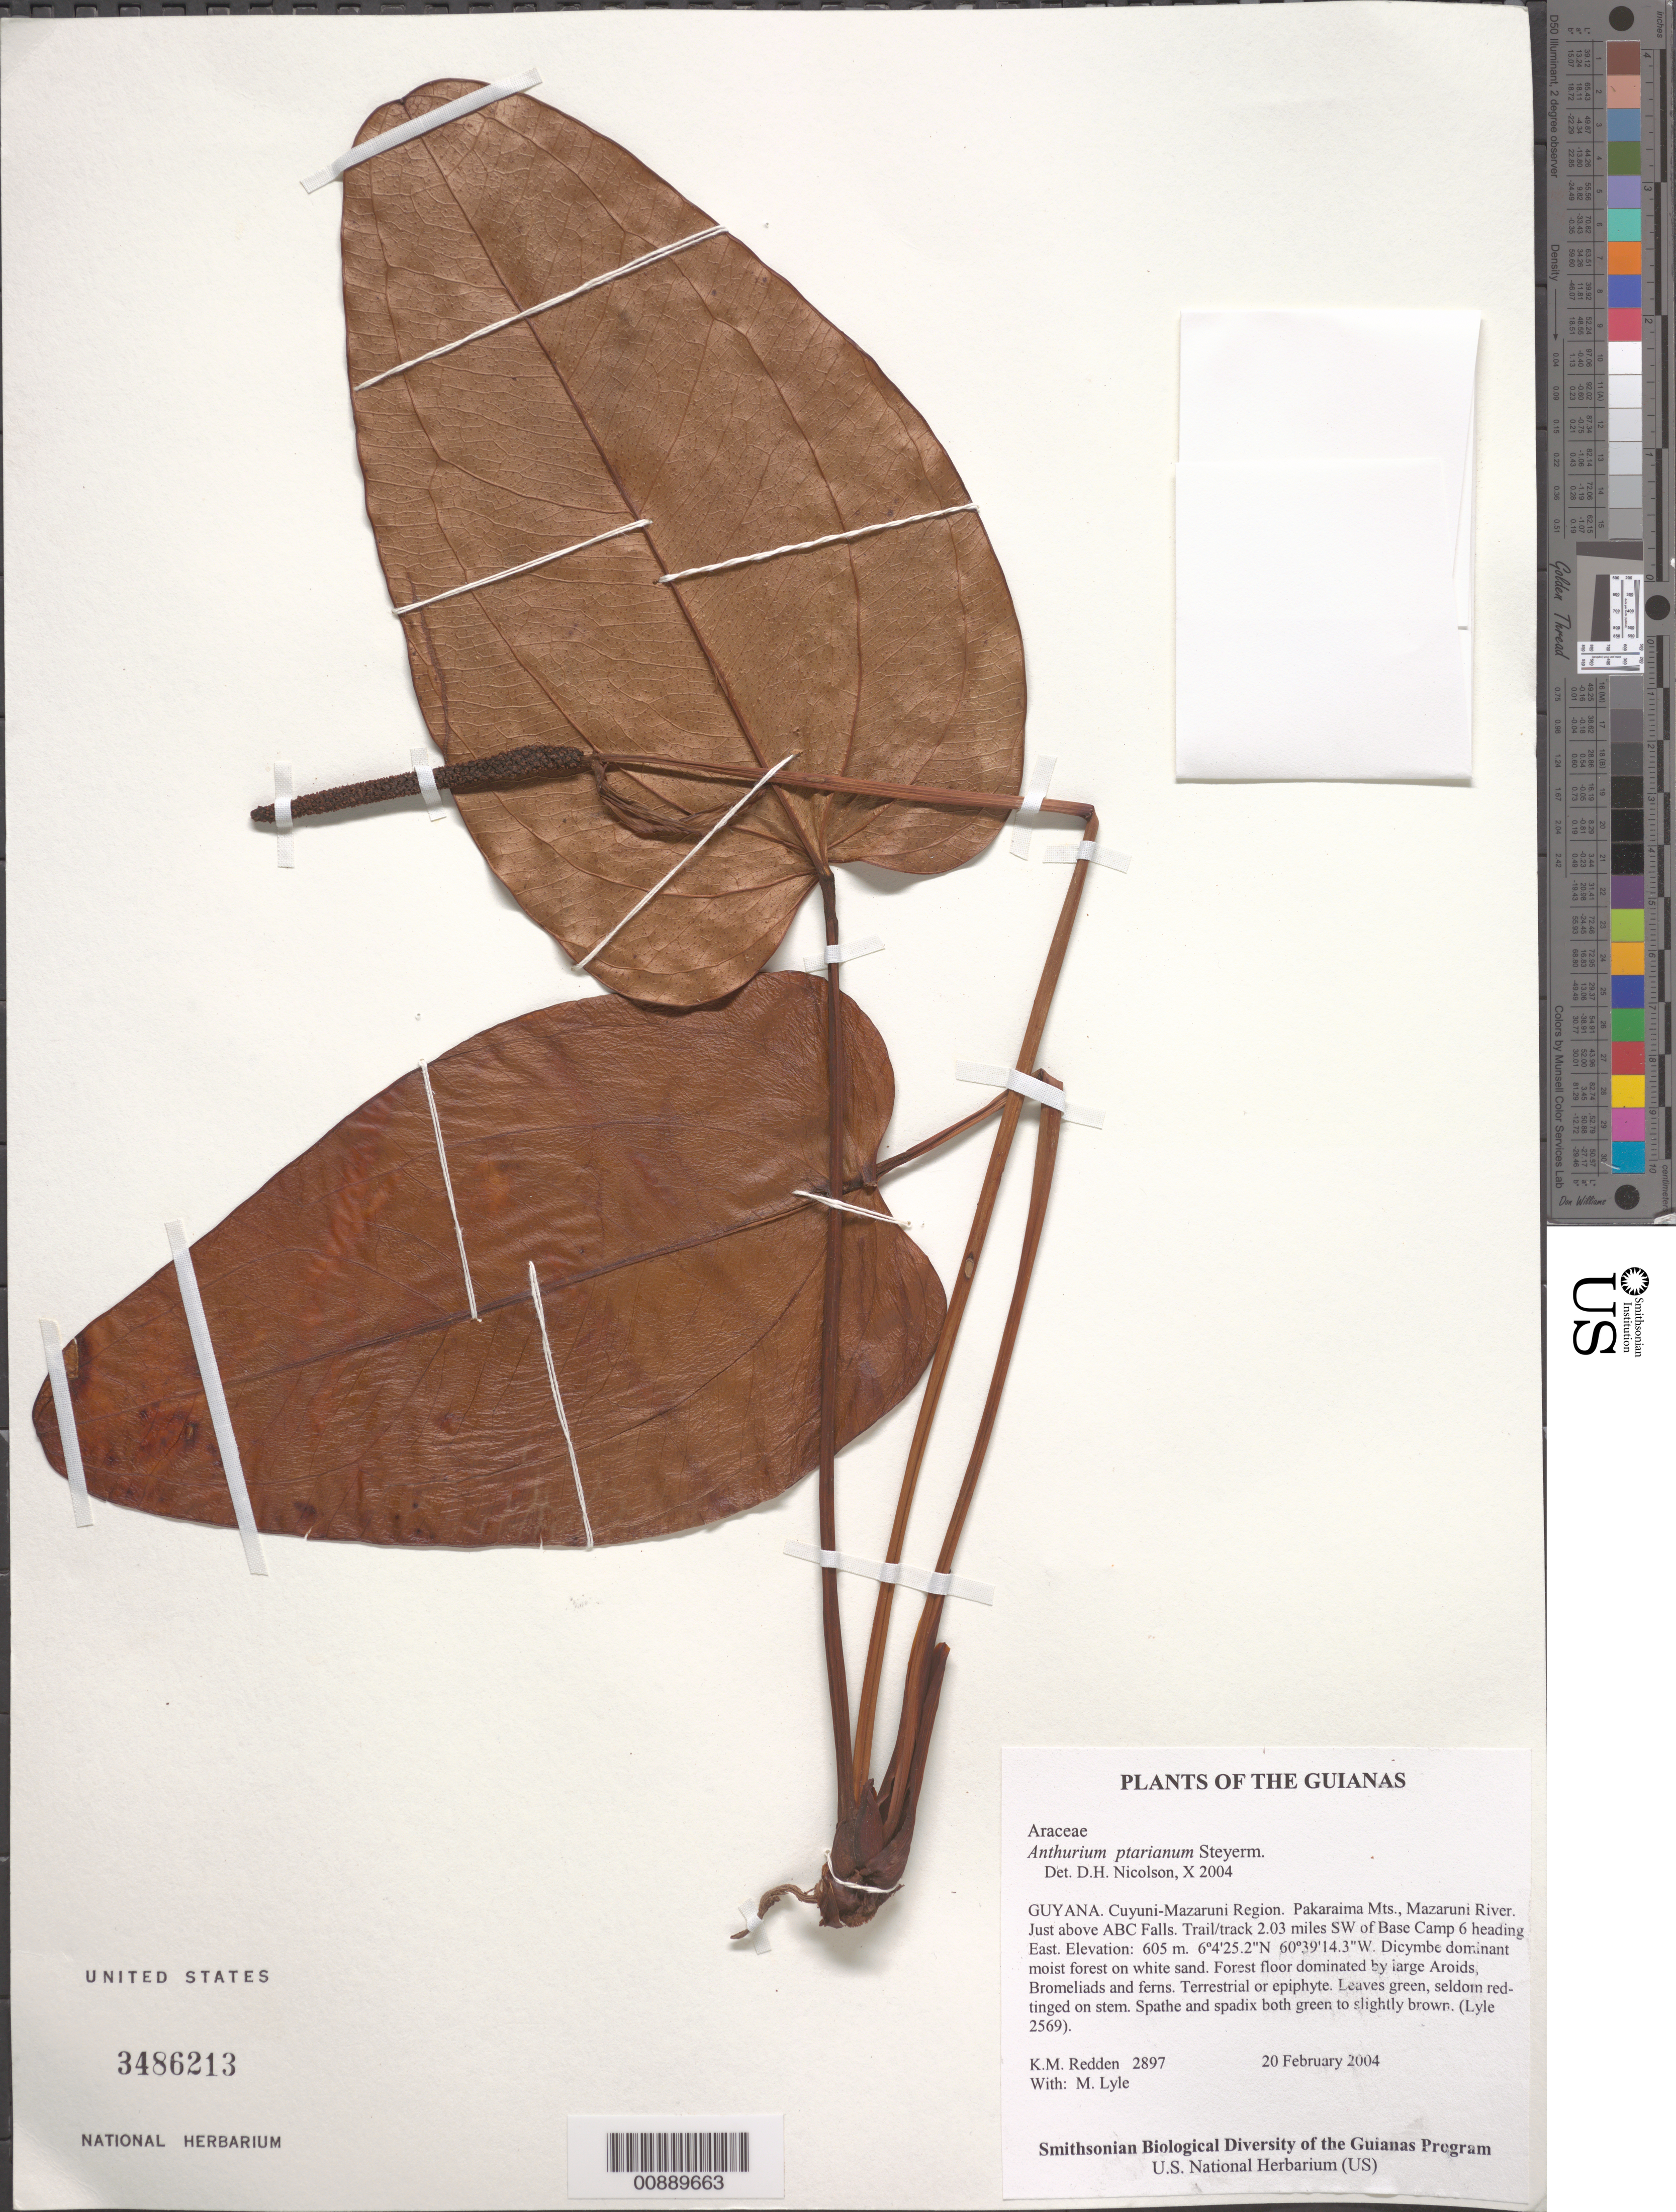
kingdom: Plantae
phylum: Tracheophyta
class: Liliopsida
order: Alismatales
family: Araceae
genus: Anthurium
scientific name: Anthurium ptarianum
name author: Steyerm.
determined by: Nicolson, Dan H.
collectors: K. M. Redden & M. Lyle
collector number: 2897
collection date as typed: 20 February 2004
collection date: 2004-02-20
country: Guyana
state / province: Cuyuni-Mazaruni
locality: Pakaraima Mts., Mazaruni River. Just above ABC Falls. Trail/track 2.03 miles SW of Base Camp 6 heading East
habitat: Dicymbe dominant moist forest on white sand. Forest floor dominated by large Aroids, Bromeliads and ferns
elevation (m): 605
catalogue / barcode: US 3486213